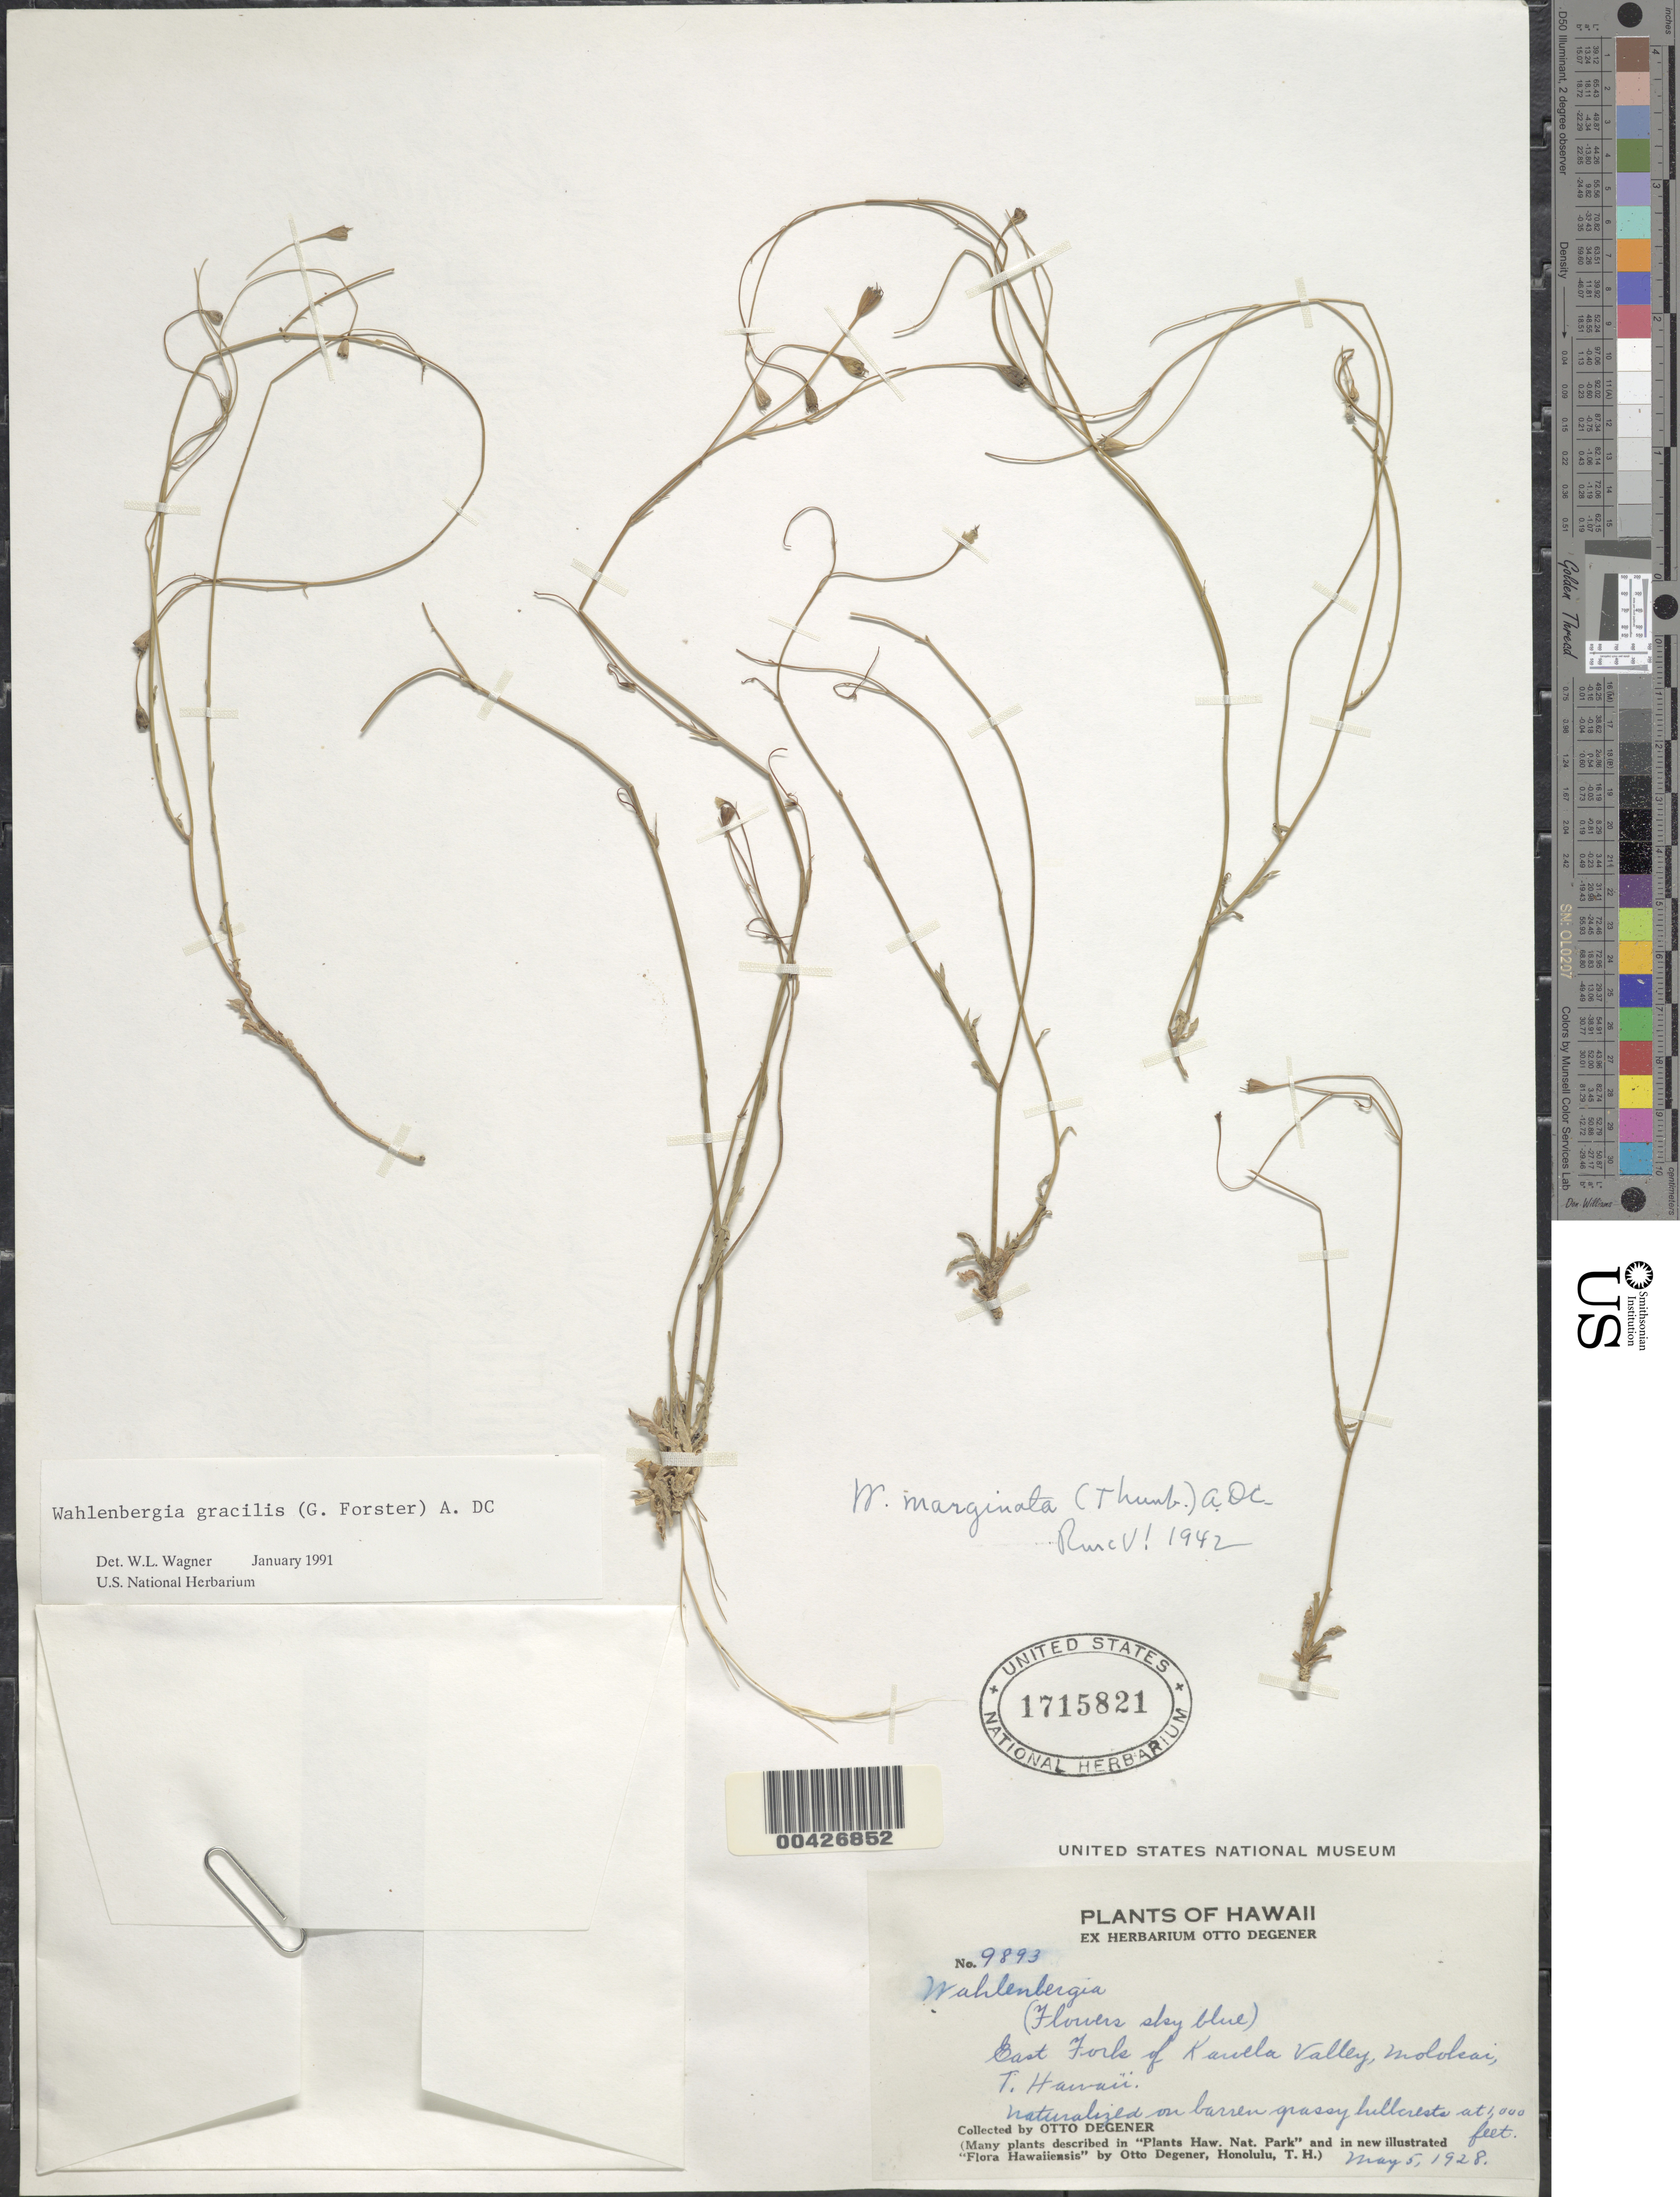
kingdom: Plantae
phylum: Tracheophyta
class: Magnoliopsida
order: Asterales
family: Campanulaceae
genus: Wahlenbergia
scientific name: Wahlenbergia gracilis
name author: A. DC.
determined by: Wagner, W. L., (BOT), Smithsonian Institution - National Museum of Natural History (UNITED STATES)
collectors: O. Degener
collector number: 9893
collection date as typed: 5 May 1928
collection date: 1928-05-05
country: United States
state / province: Hawaii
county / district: Maui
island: Moloka'i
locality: East fork of Kawela Valley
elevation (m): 305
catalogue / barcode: US 1715821